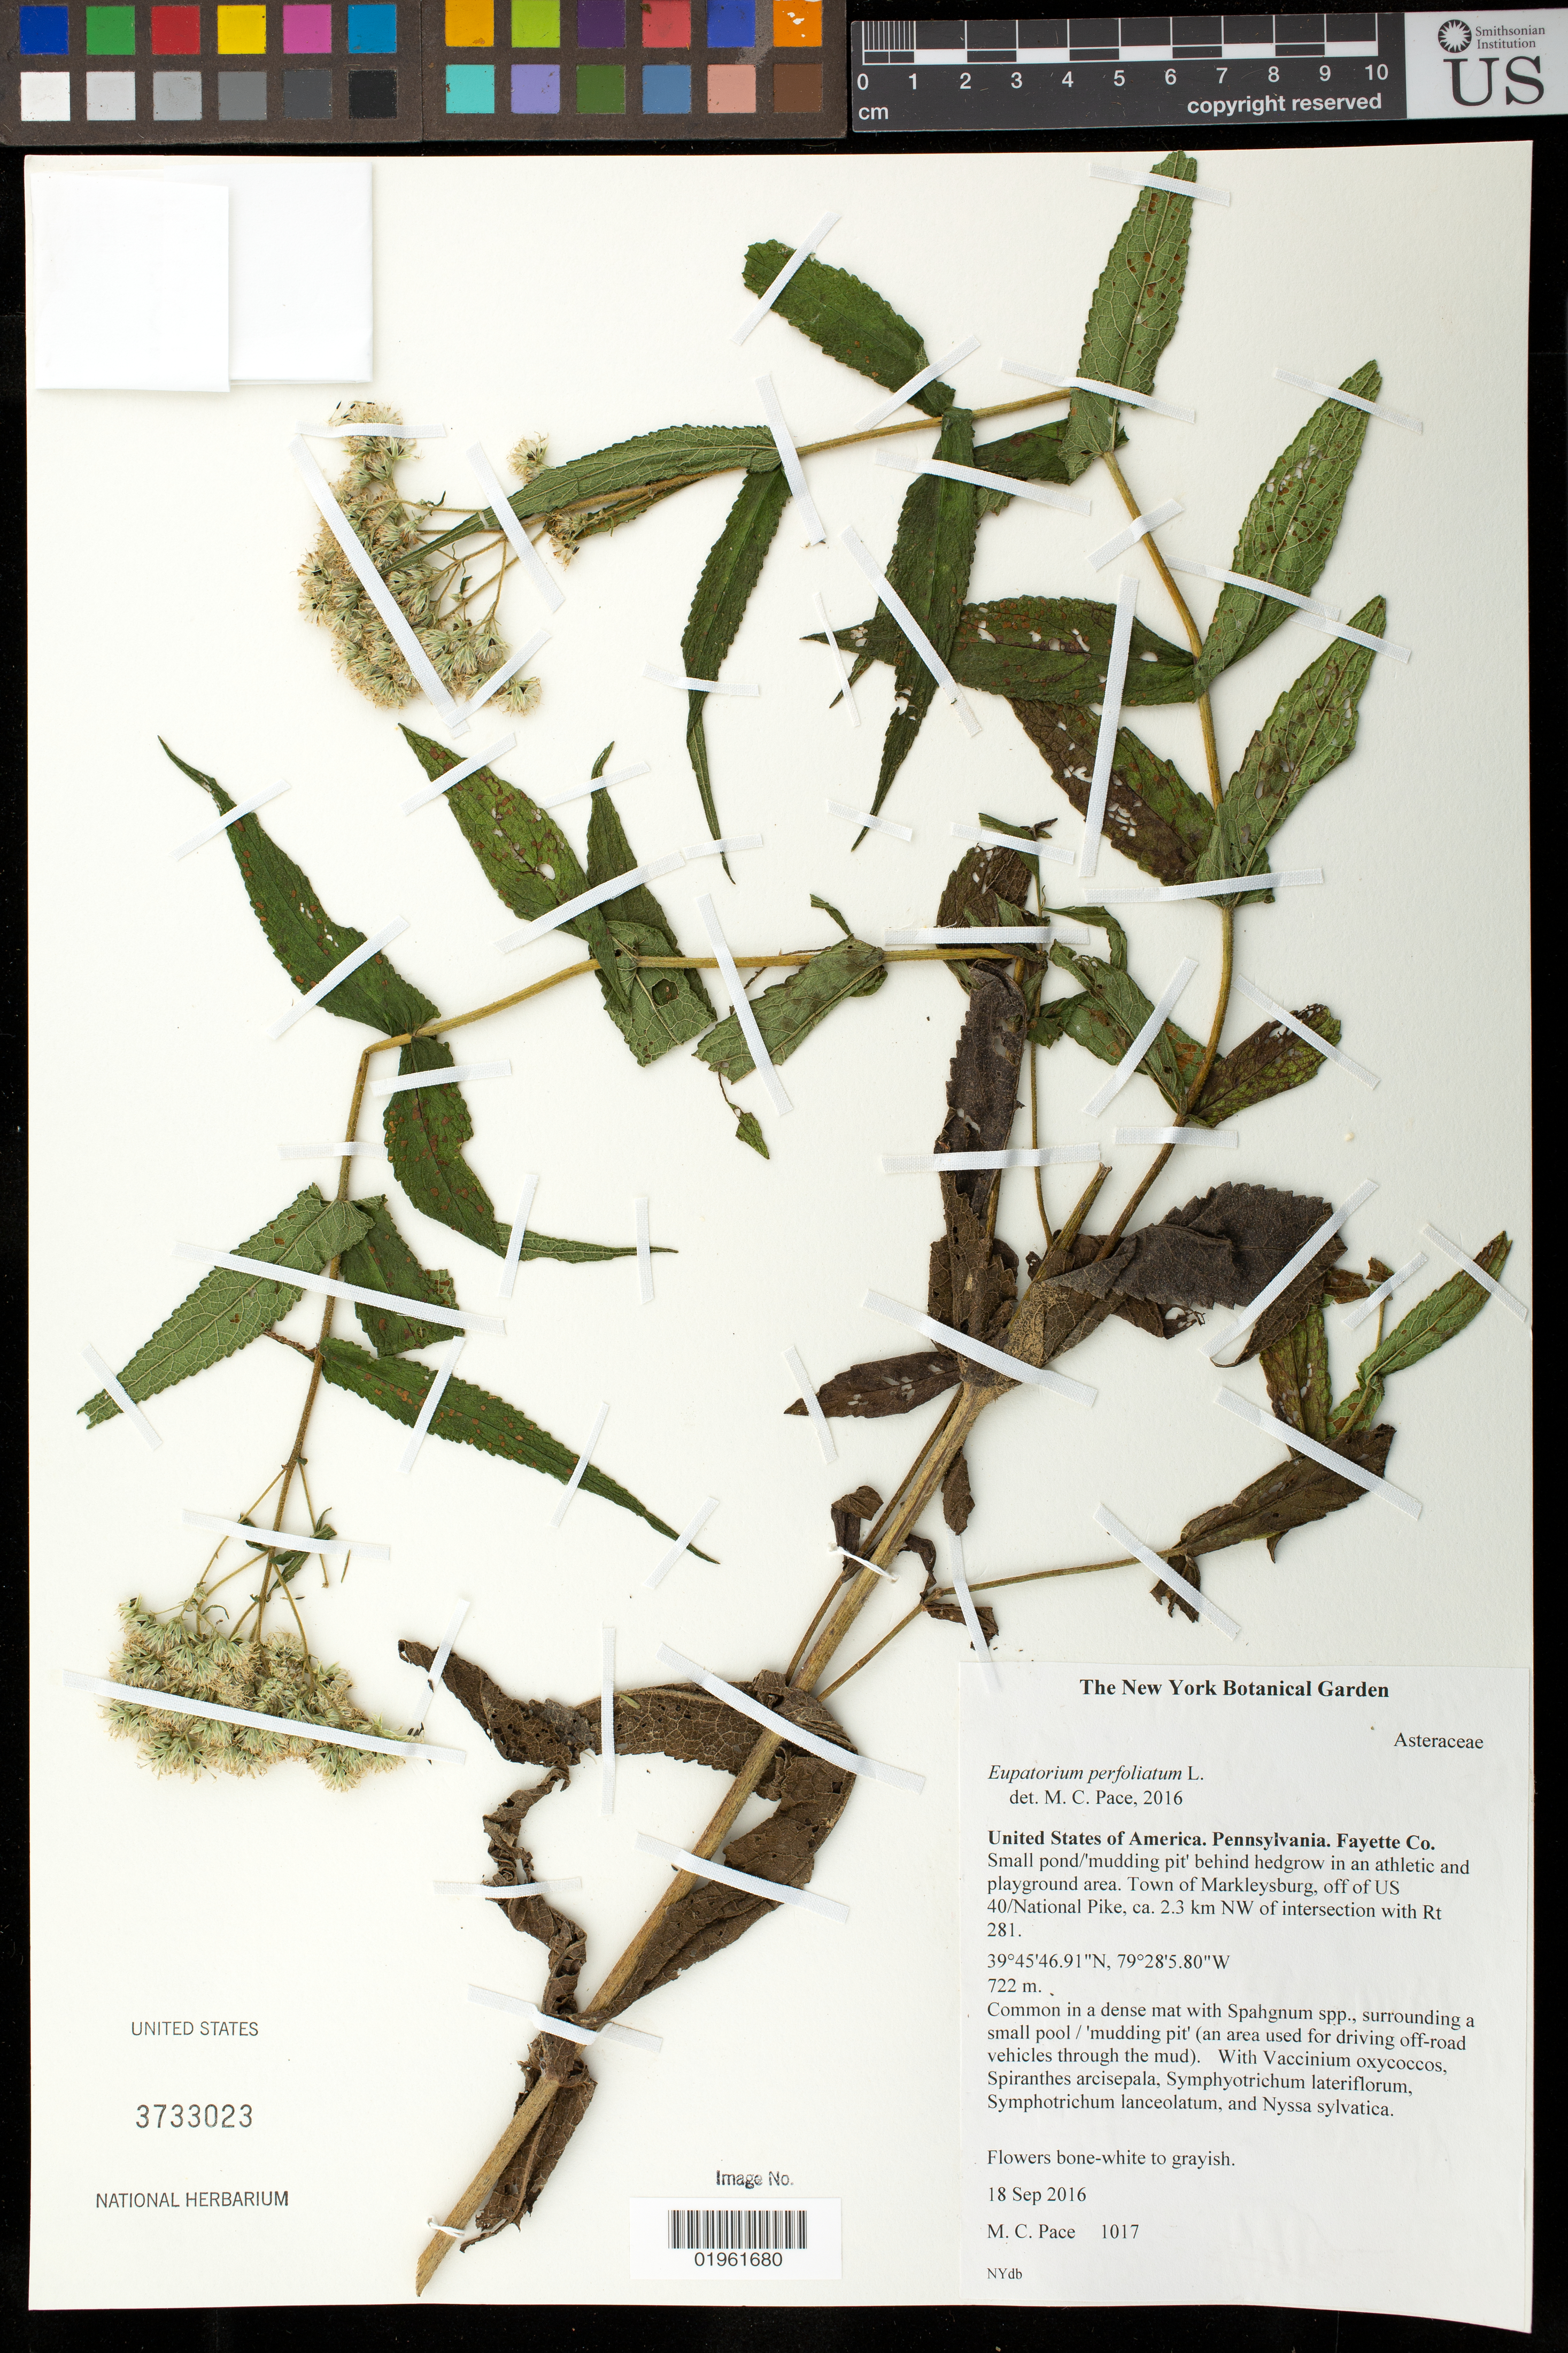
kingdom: Plantae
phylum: Tracheophyta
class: Magnoliopsida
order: Asterales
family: Asteraceae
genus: Eupatorium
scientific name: Eupatorium perfoliatum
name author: L.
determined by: Pace, Matthew C., ex herb. NYBG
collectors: M.C. Pace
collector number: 1017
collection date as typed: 18 Sep 2016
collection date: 2016-09-18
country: United States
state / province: Pennsylvania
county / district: Fayette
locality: Small pond/'mudding pit' behind hedgrow in an athletic and playground area. Town of Markleysburg, off of US 40/National Pike, ca. 2.3 km NW of intersection with Rt 281.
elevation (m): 722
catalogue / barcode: US 3733023